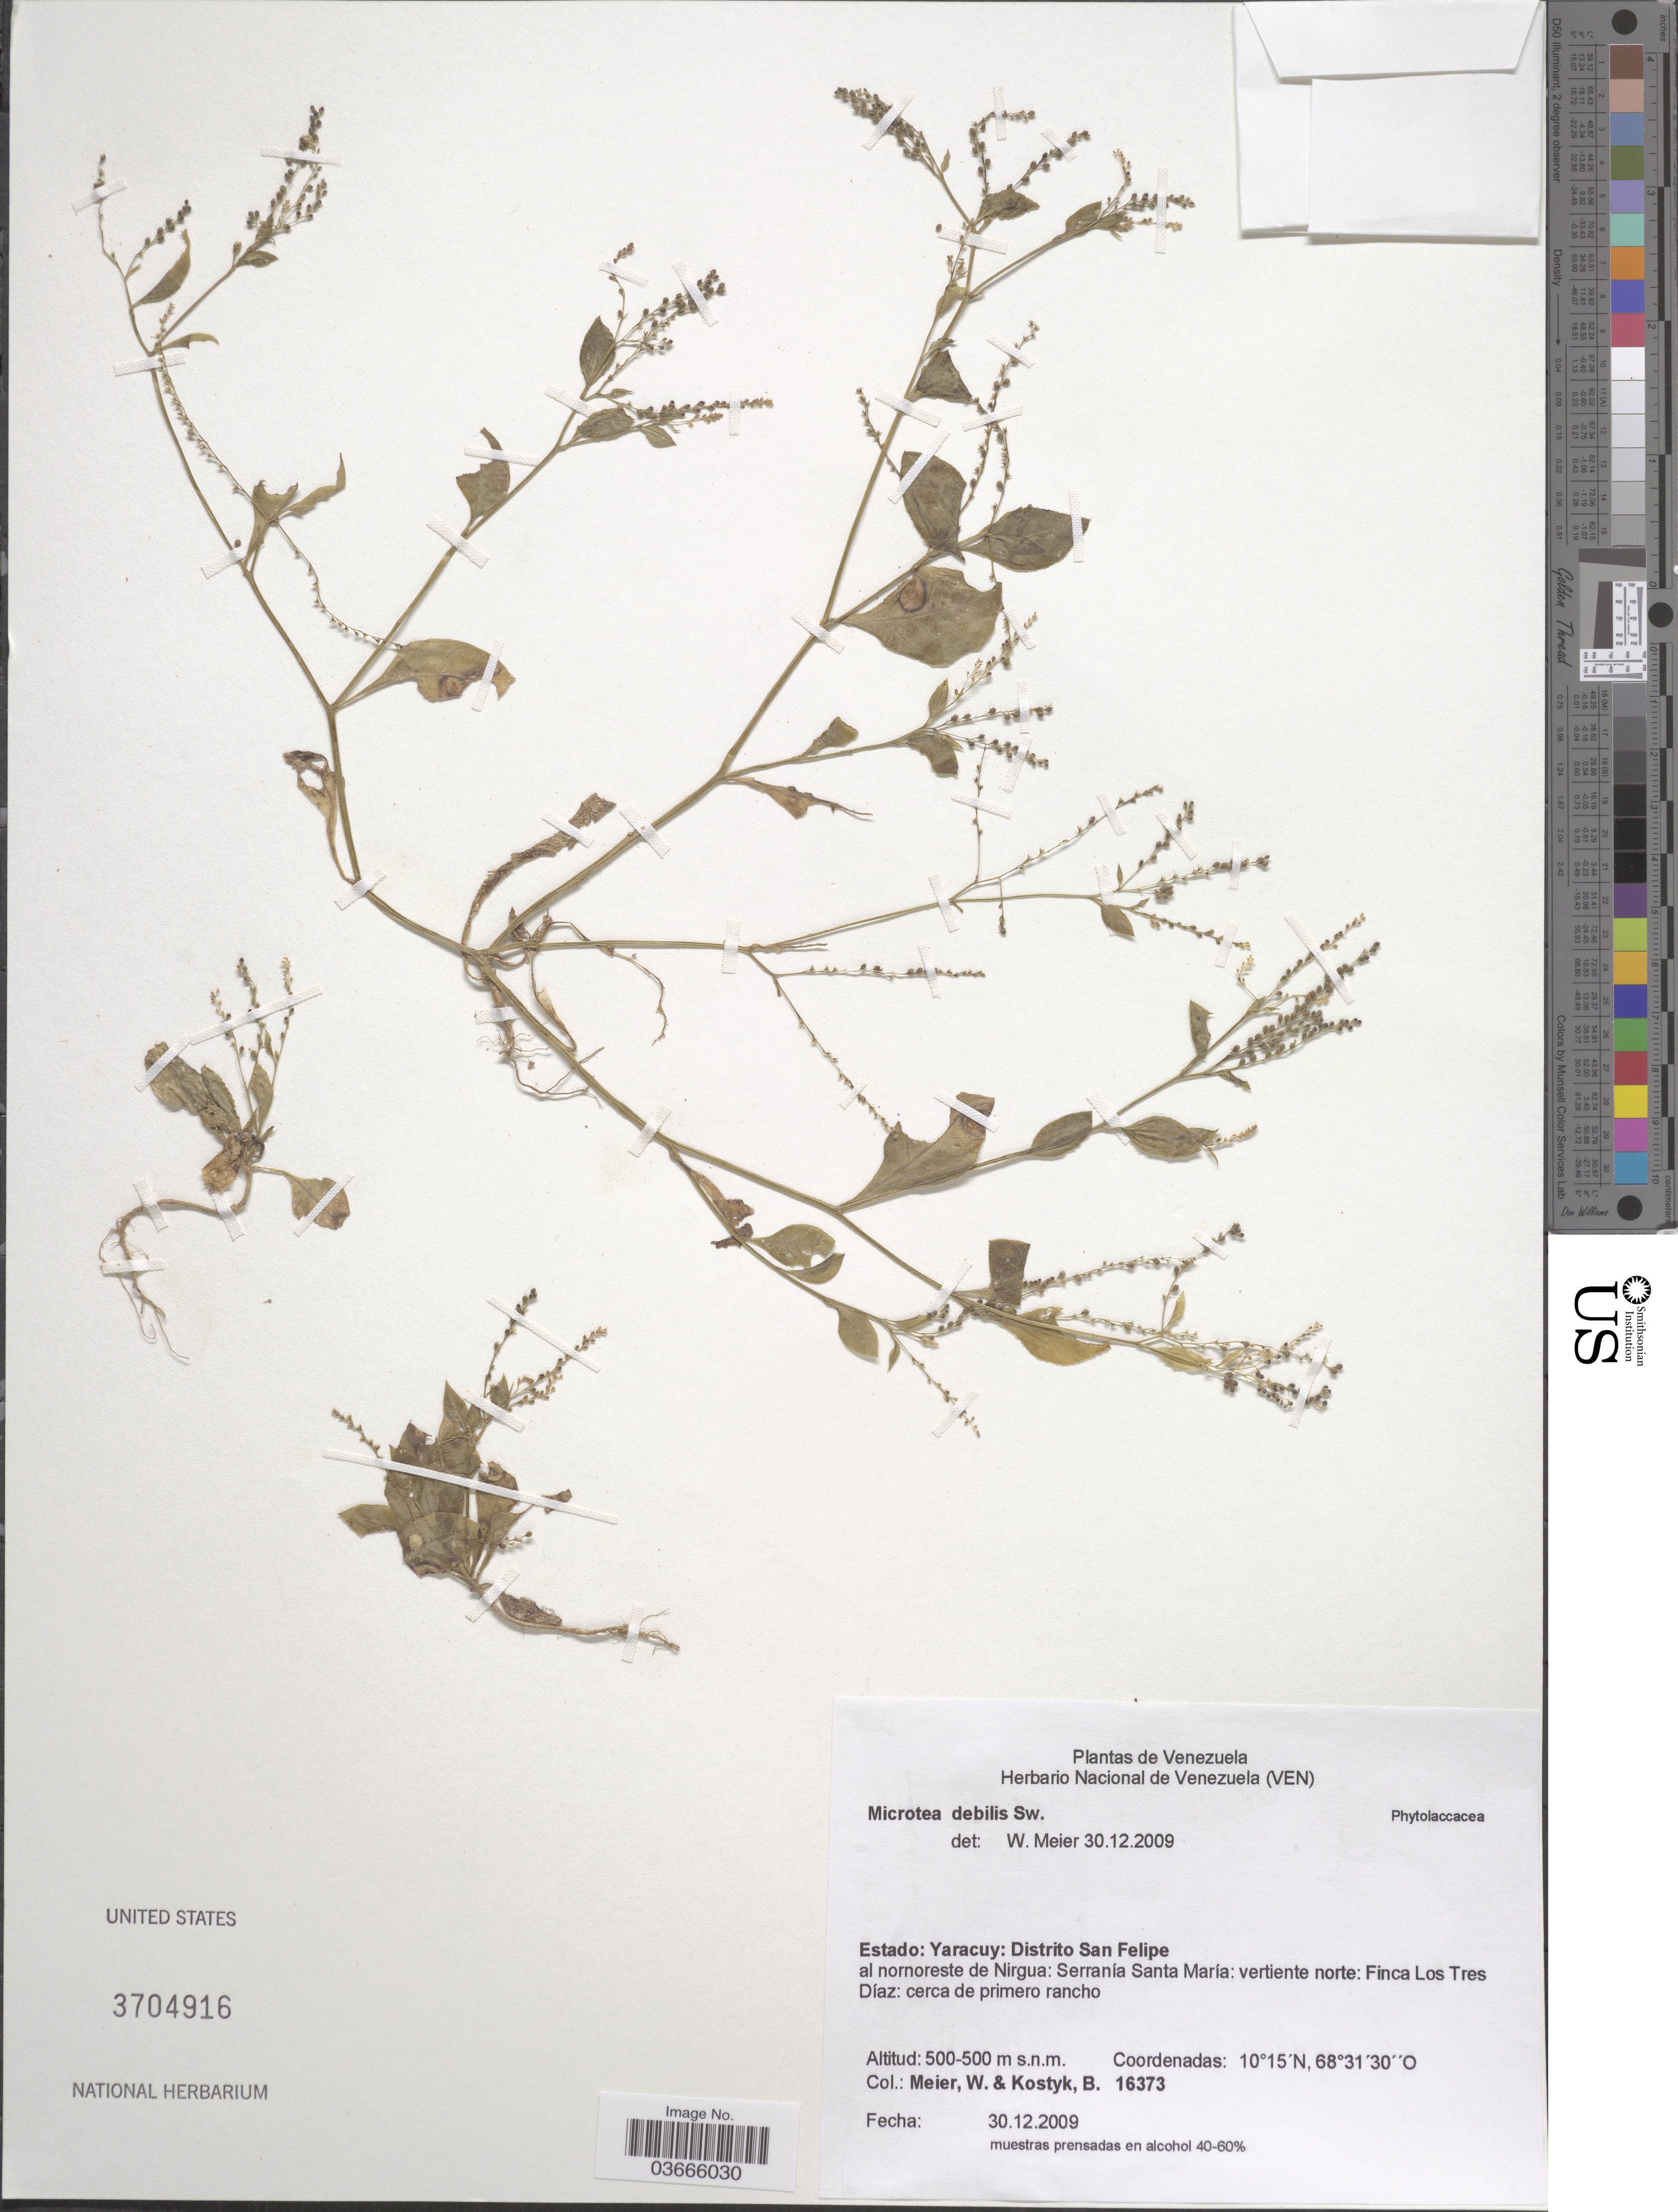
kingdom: Plantae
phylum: Tracheophyta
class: Magnoliopsida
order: Caryophyllales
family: Microteaceae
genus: Microtea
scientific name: Microtea debilis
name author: Sw.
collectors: W. Meier & B. Kostyk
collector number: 16373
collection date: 2009-12-30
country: Venezuela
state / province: Yaracuy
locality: Distrito San Felipe al nornoreste de Nirgua: Serranía Santa María: vertiente norte: Finca Los Tres Díaz: cerca de primero rancho.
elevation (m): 500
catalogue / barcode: US 3704916